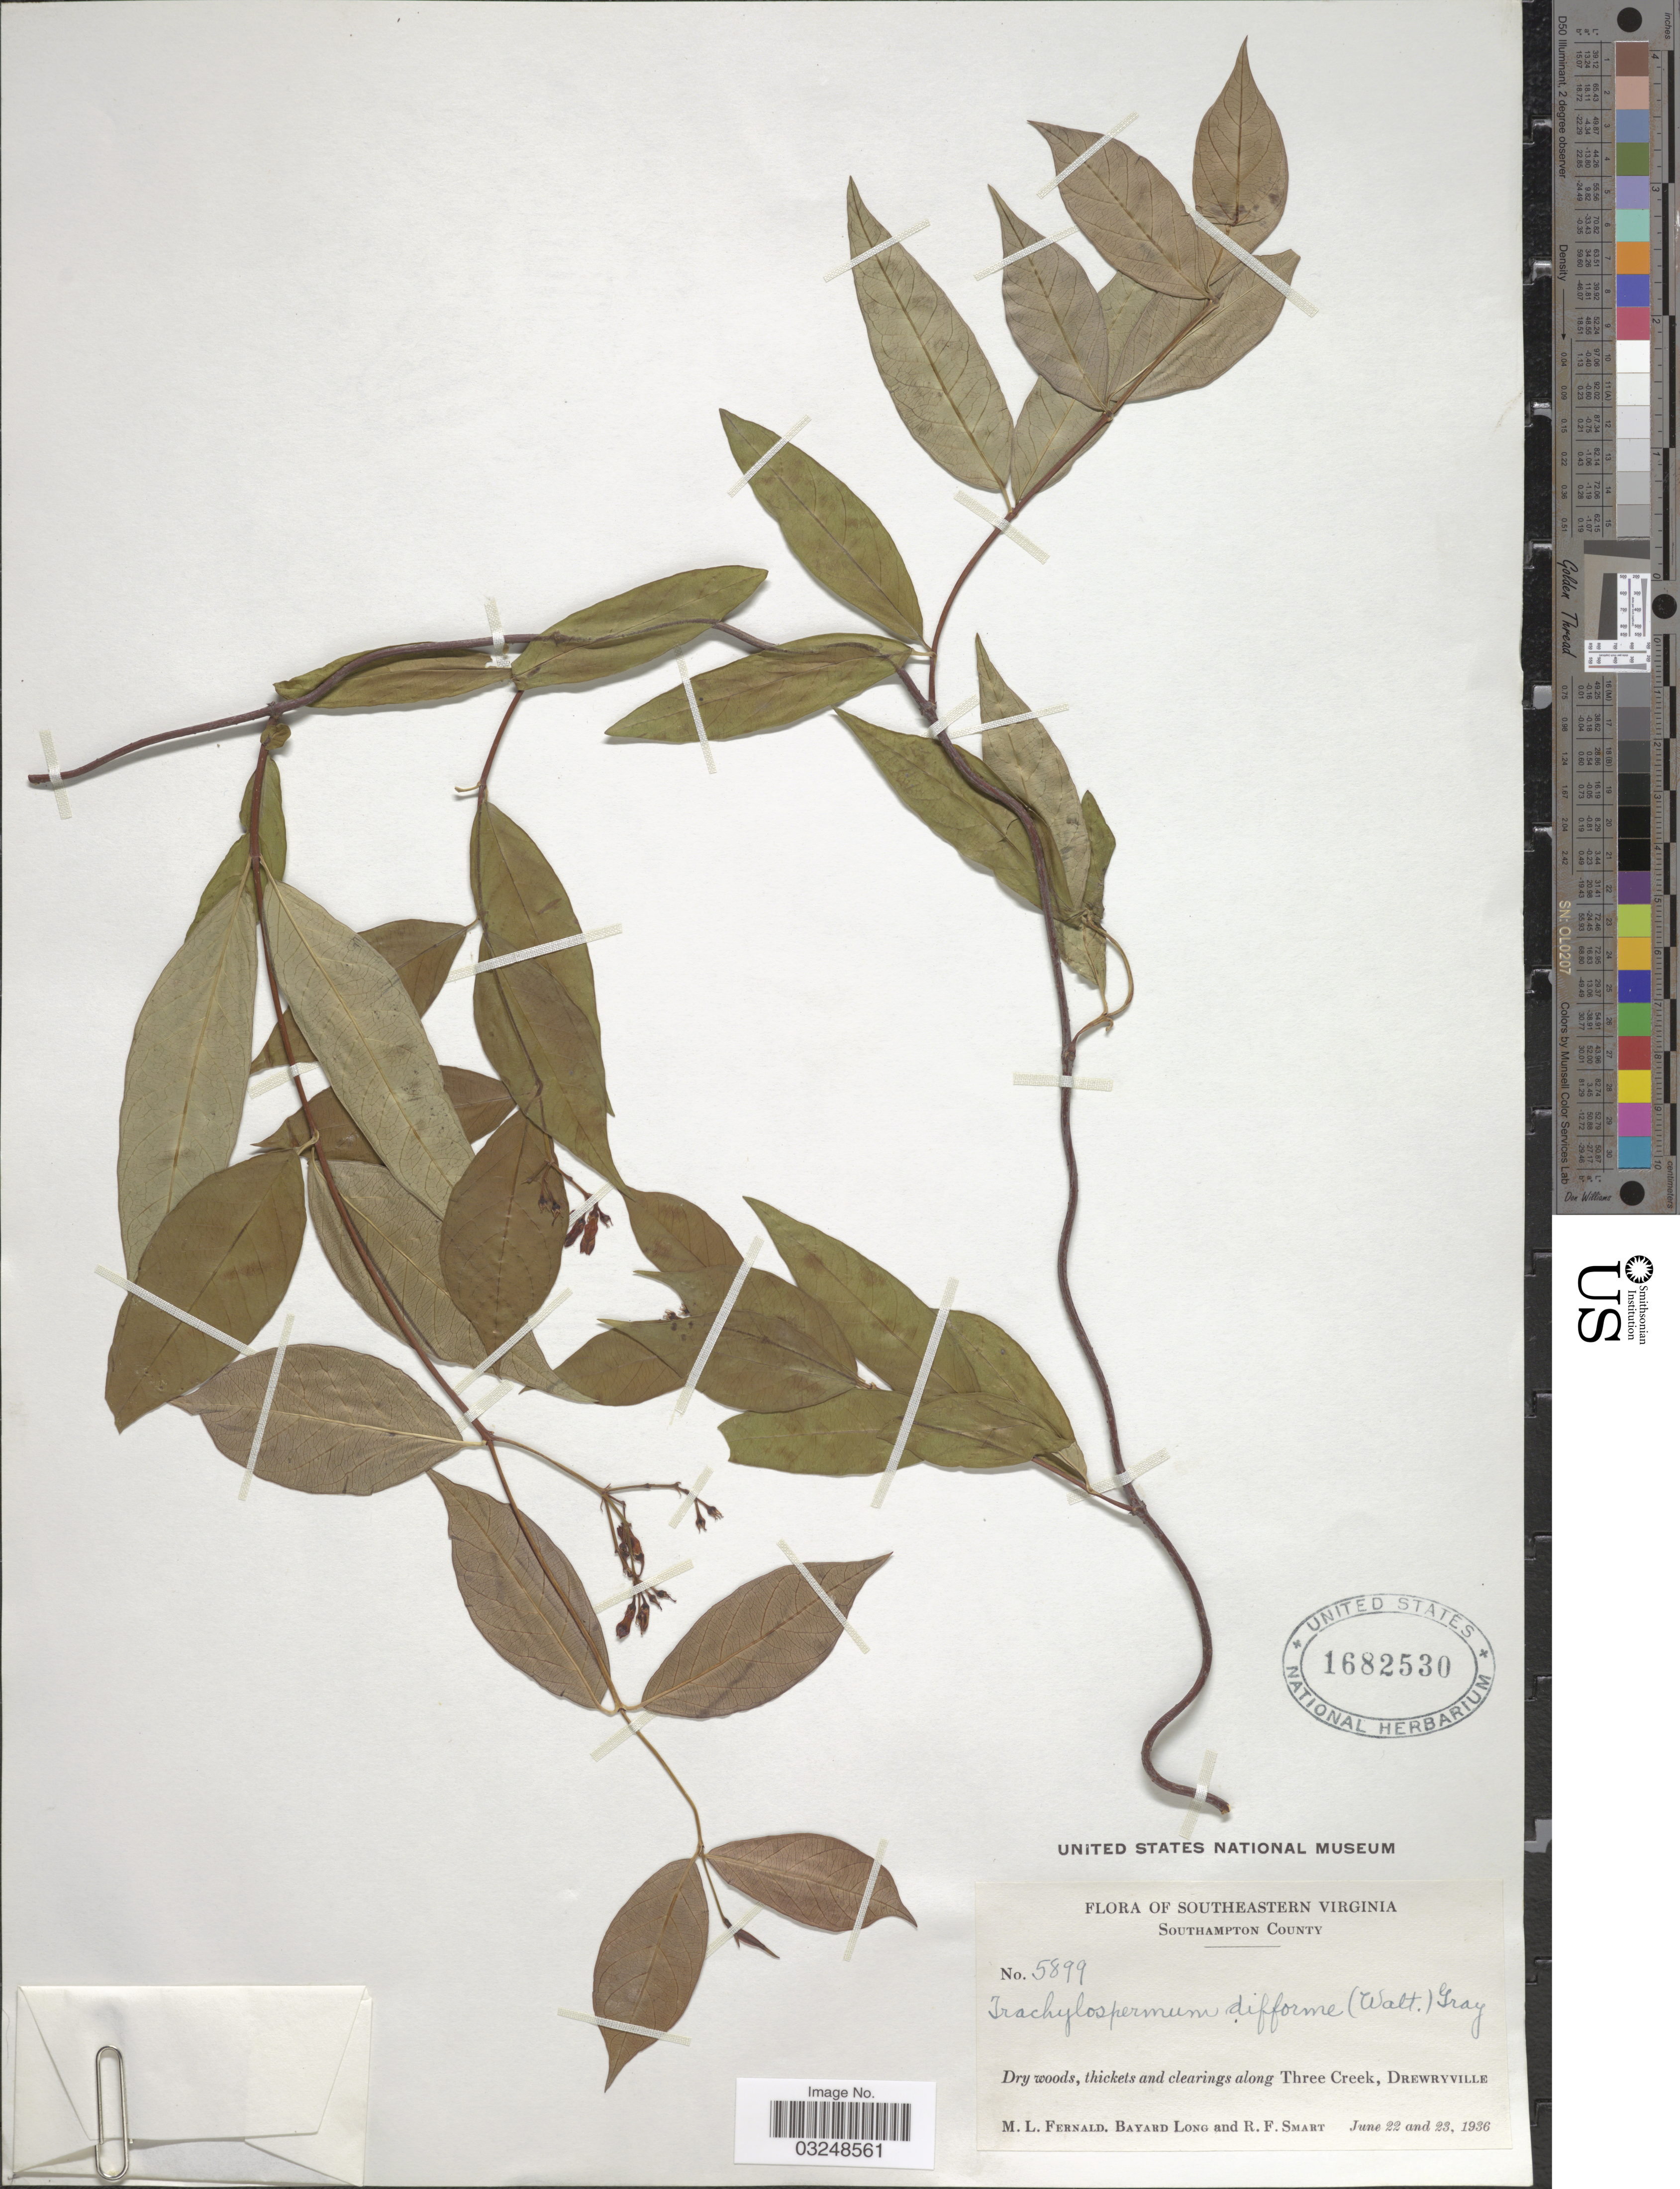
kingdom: Plantae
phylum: Tracheophyta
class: Magnoliopsida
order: Gentianales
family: Apocynaceae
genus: Trachelospermum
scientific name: Trachelospermum difforme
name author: (Walter) A. Gray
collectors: M. L. Fernald, B. Long & R. Smart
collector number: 5899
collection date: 1936-06-22/1936-06-23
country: United States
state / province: Virginia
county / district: Southampton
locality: Southeastern Virginia, Southampton County, Dry woods, thickets and clearings along Three Creek, Drewryville.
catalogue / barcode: US 1682530